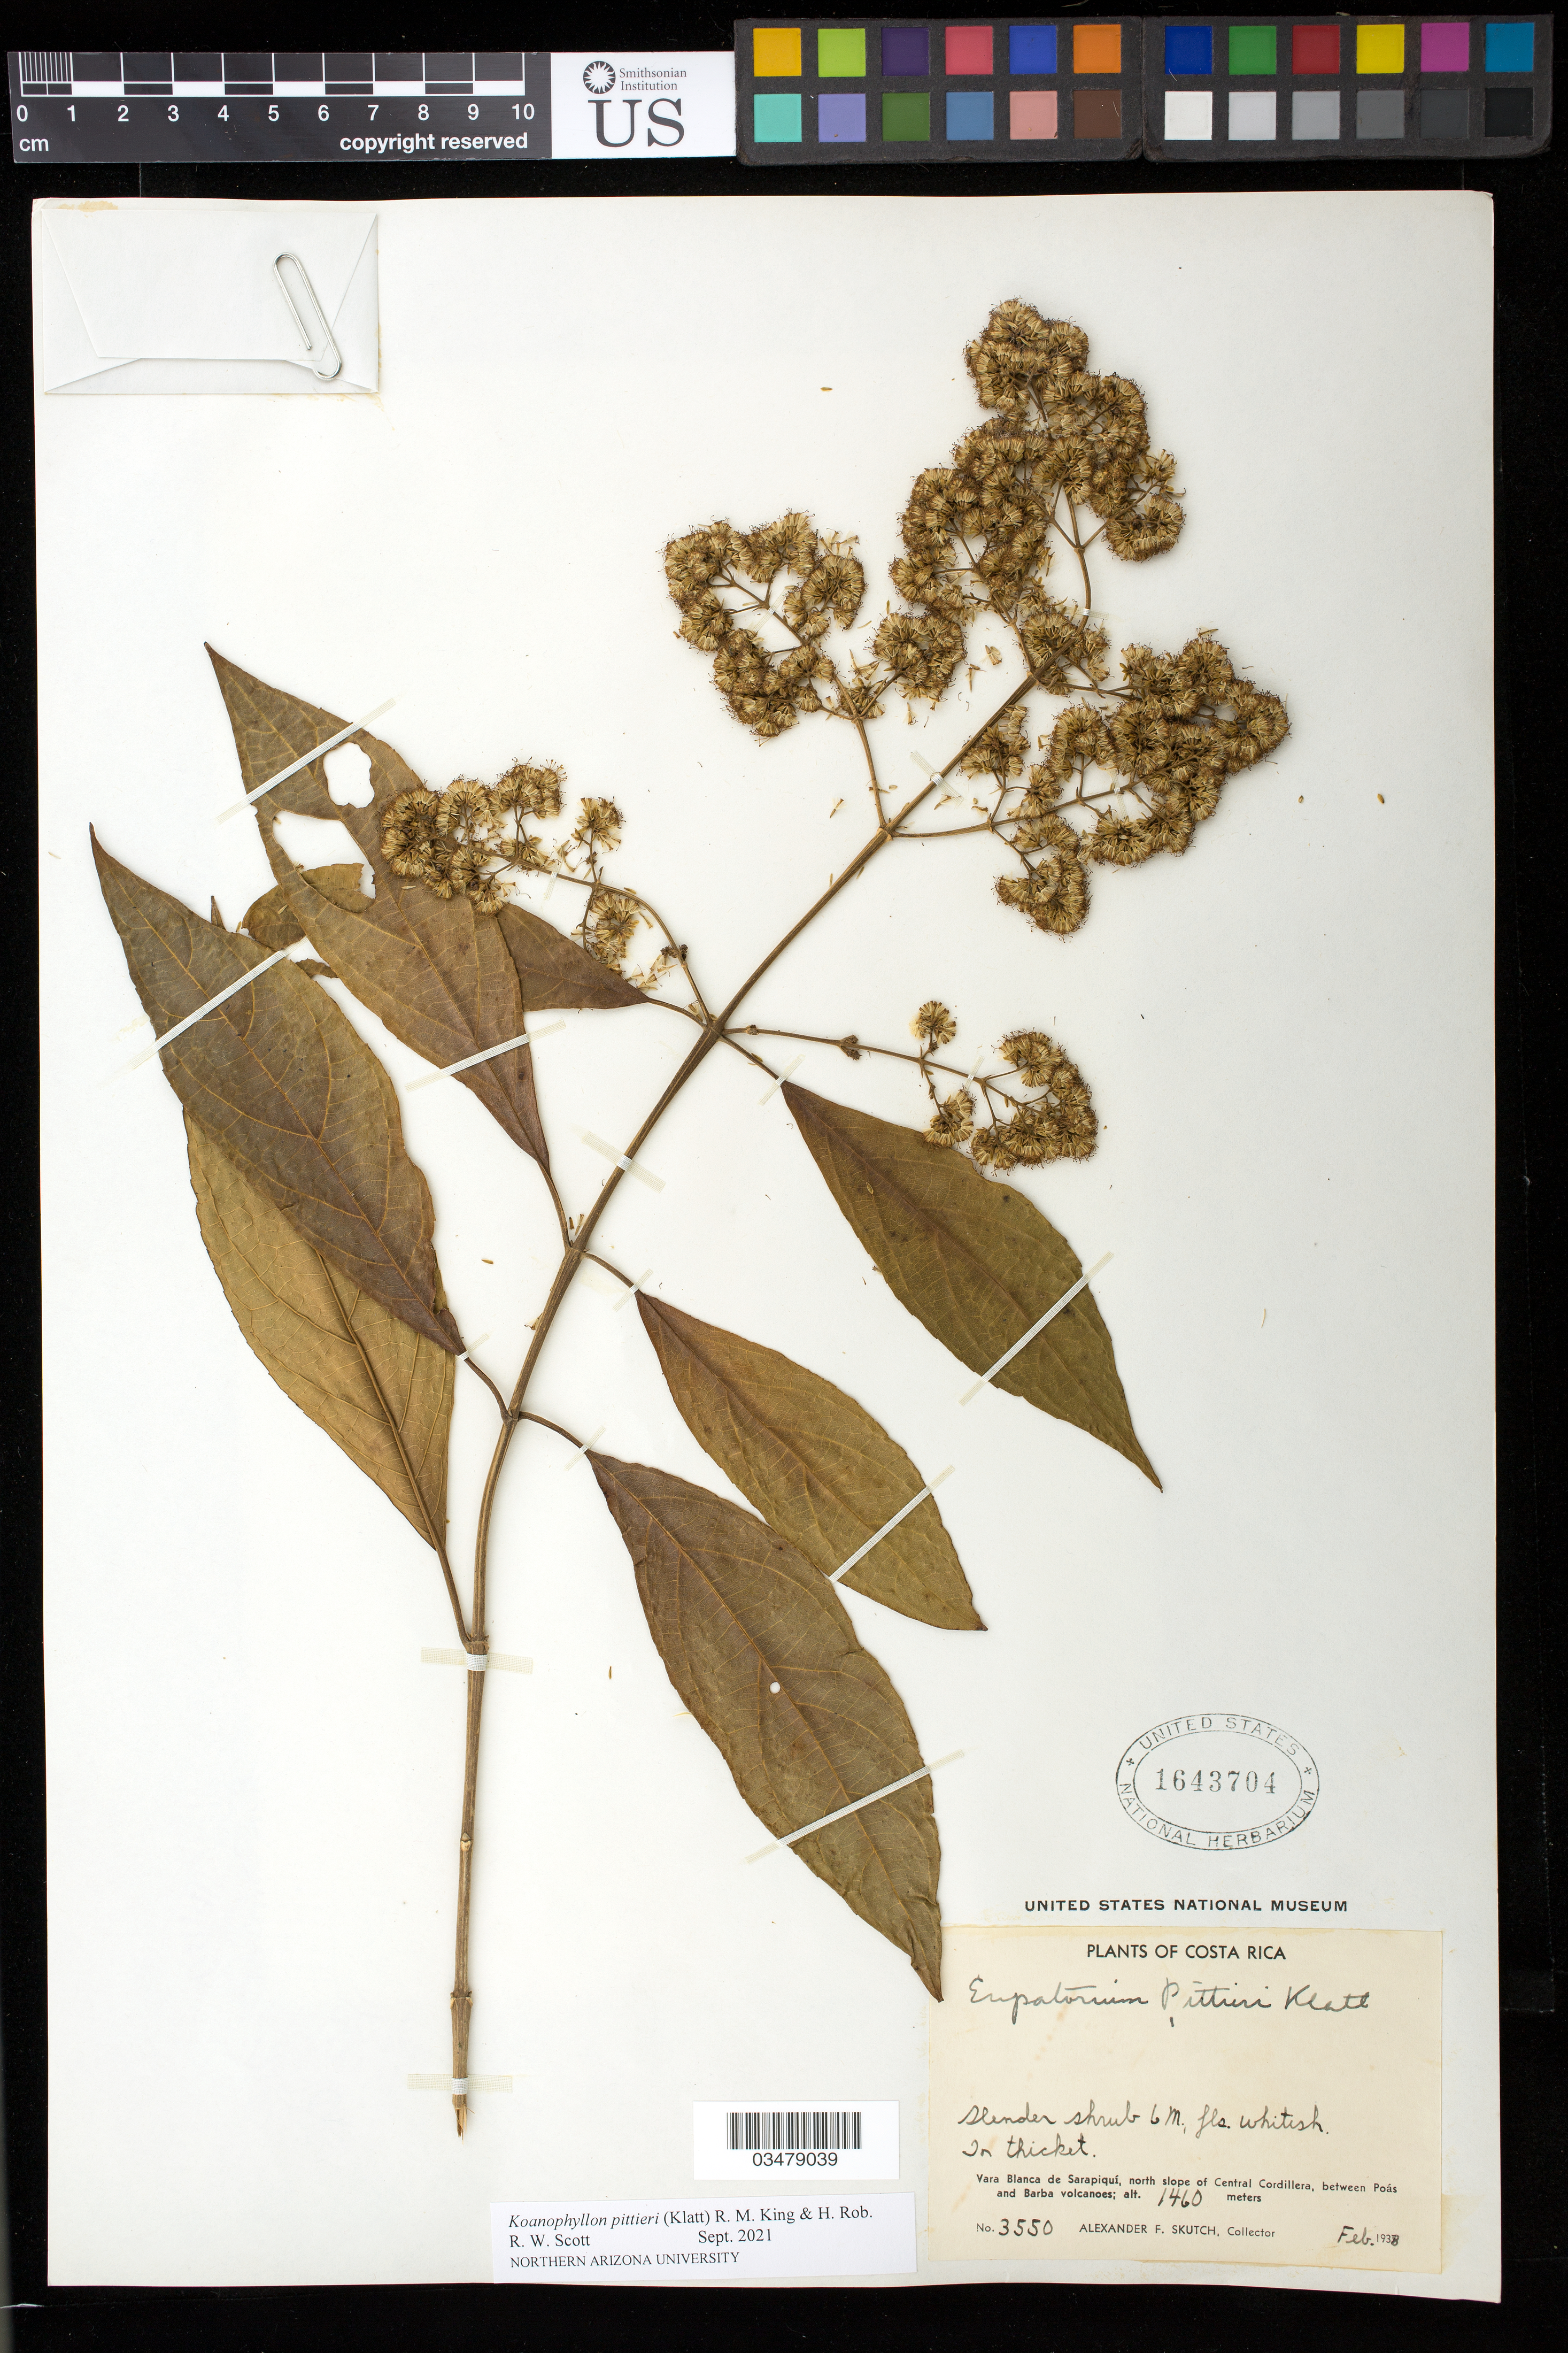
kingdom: Plantae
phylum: Tracheophyta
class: Magnoliopsida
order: Asterales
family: Asteraceae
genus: Koanophyllon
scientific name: Koanophyllon pittieri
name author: (Klatt) R.M. King & H. Rob.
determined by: Scott, R. W.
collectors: A. F. Skutch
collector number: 3550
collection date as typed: Feb 1938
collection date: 1938-02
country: Costa Rica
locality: Vara Blanca de Sarapiqui, N slope of Central Cordillera, between Poás and Barba Volcanoes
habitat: In thicket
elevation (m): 1460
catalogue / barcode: US 1643704